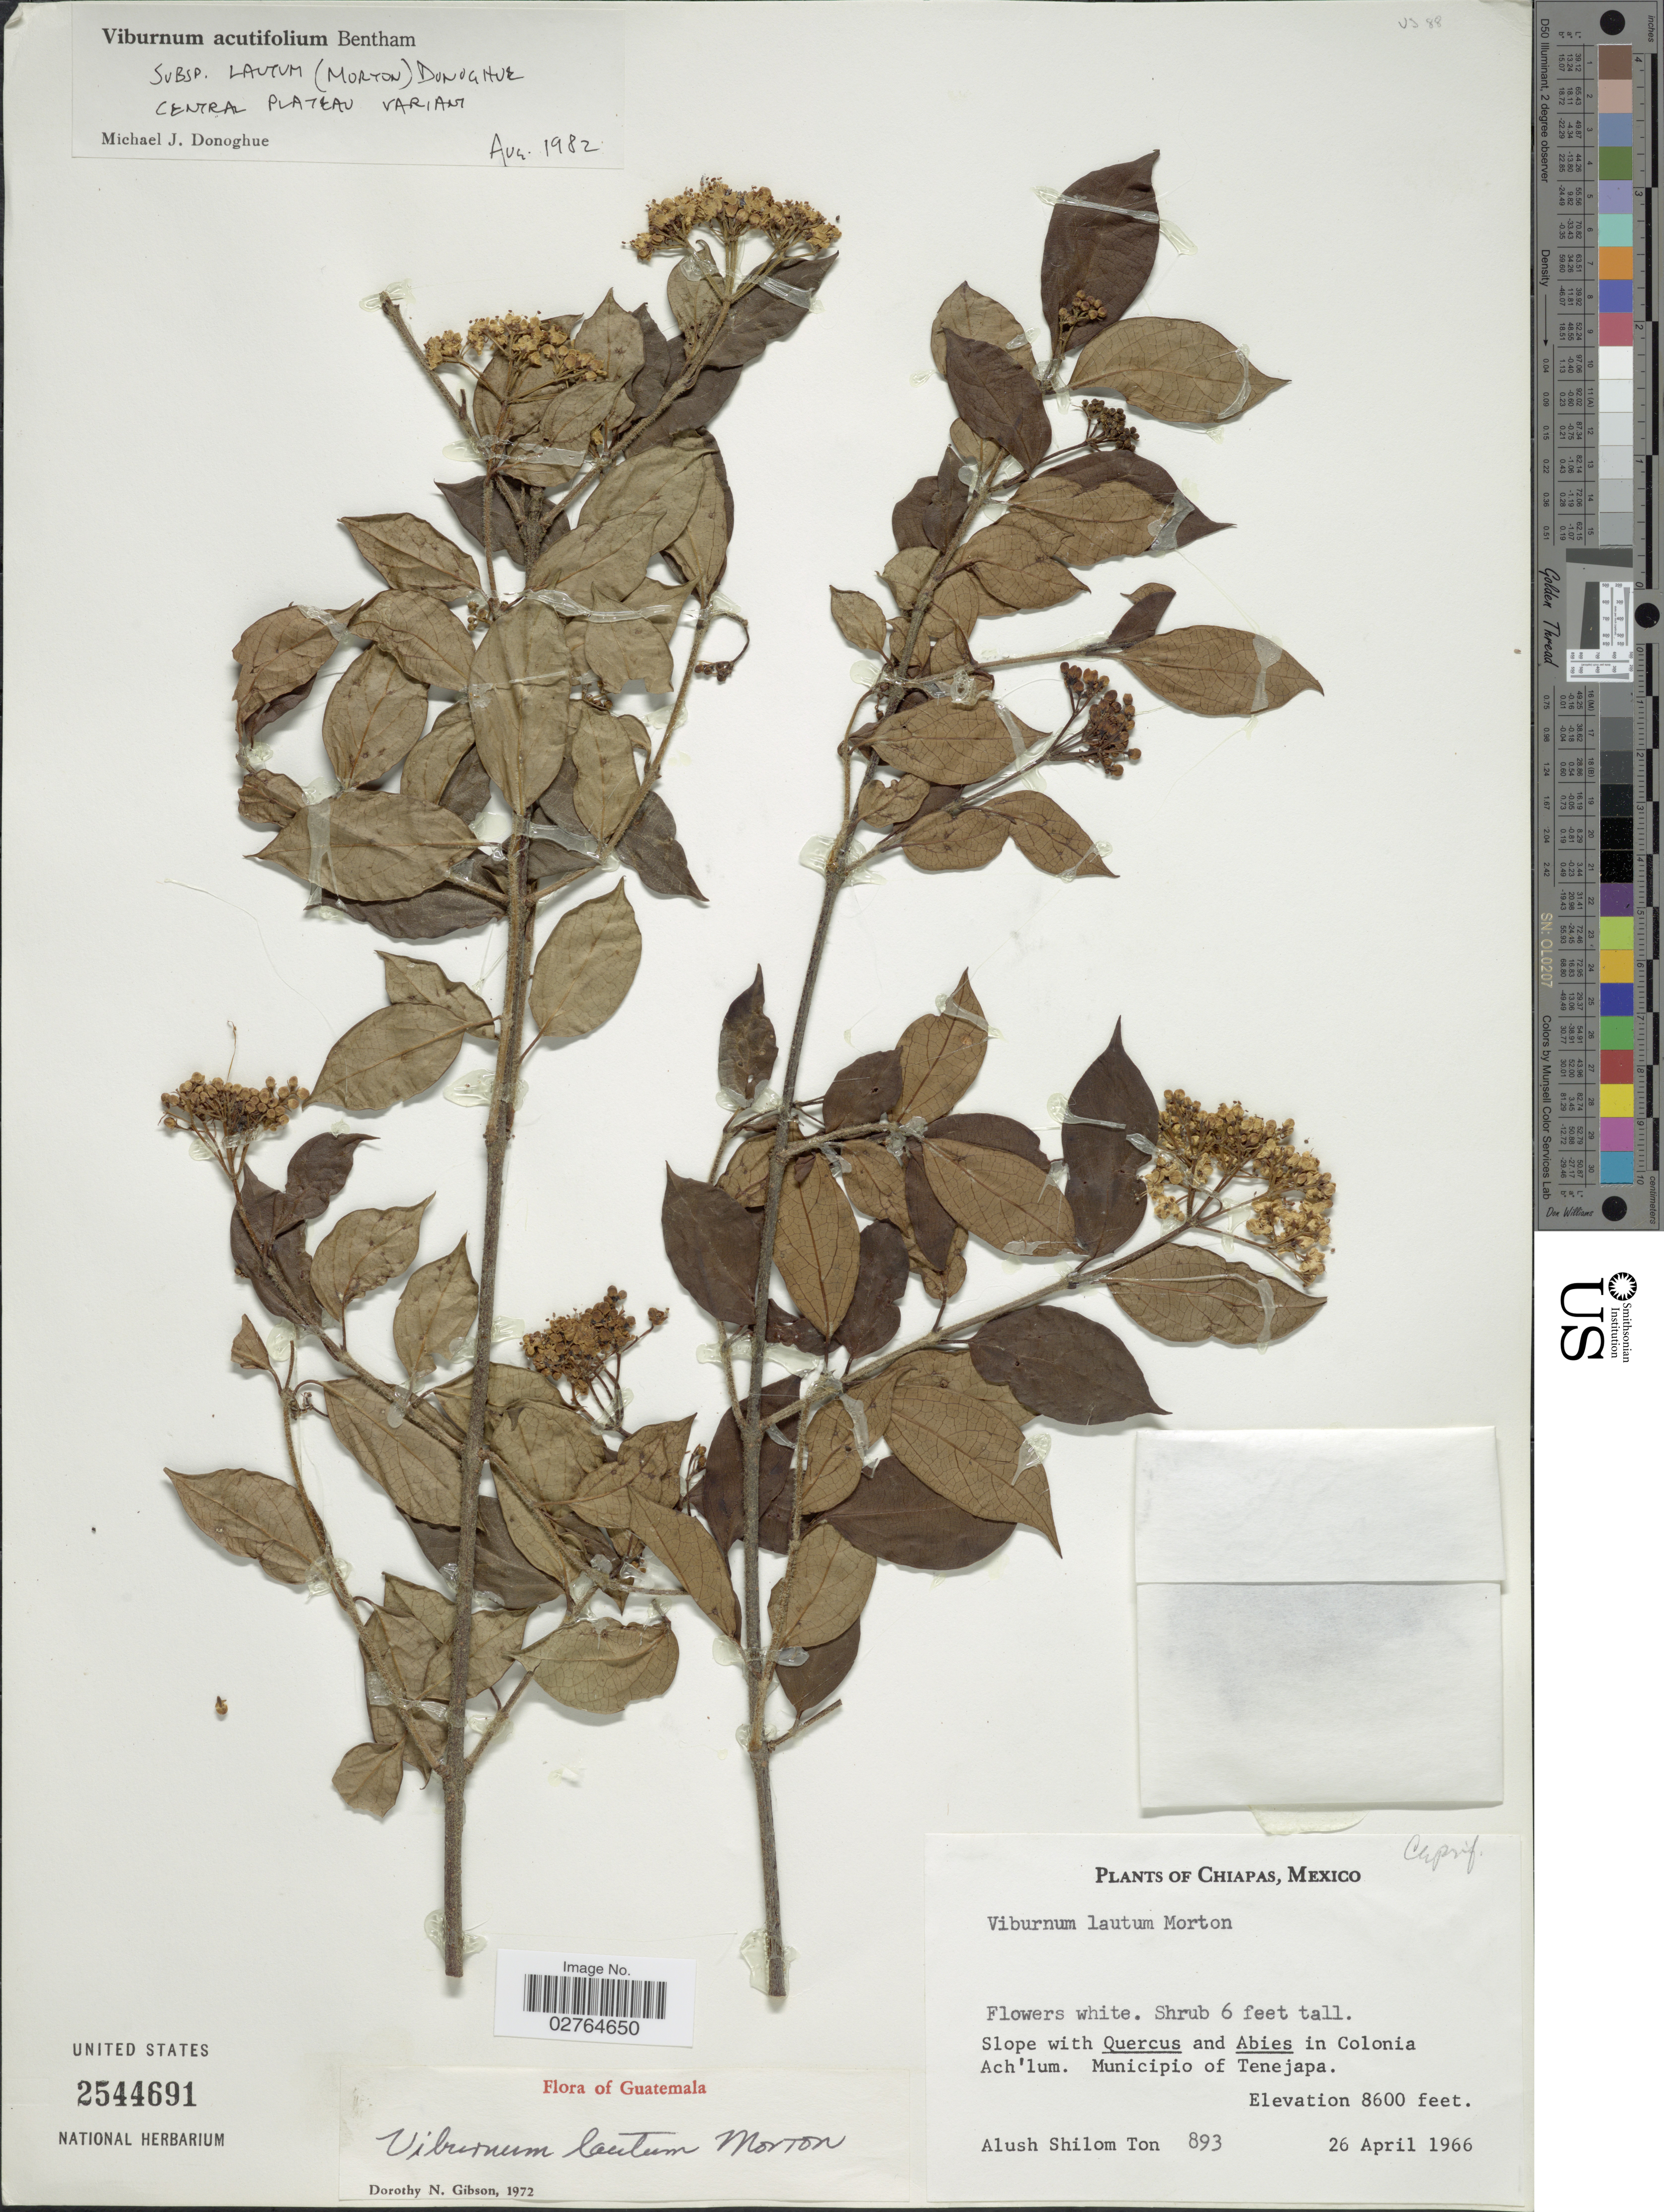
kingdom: Plantae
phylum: Tracheophyta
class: Magnoliopsida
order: Dipsacales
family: Viburnaceae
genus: Viburnum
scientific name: Viburnum acutifolium subsp. lautum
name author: (C.V. Morton) Villarreal & A.E. Estrada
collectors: A. S. Ton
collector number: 893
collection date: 1966-04-26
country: Mexico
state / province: Chiapas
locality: Slope with Quercus and Abies in Colonia Ach'lum. Municipio of Tenejapa.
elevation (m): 2621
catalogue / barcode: US 2544691